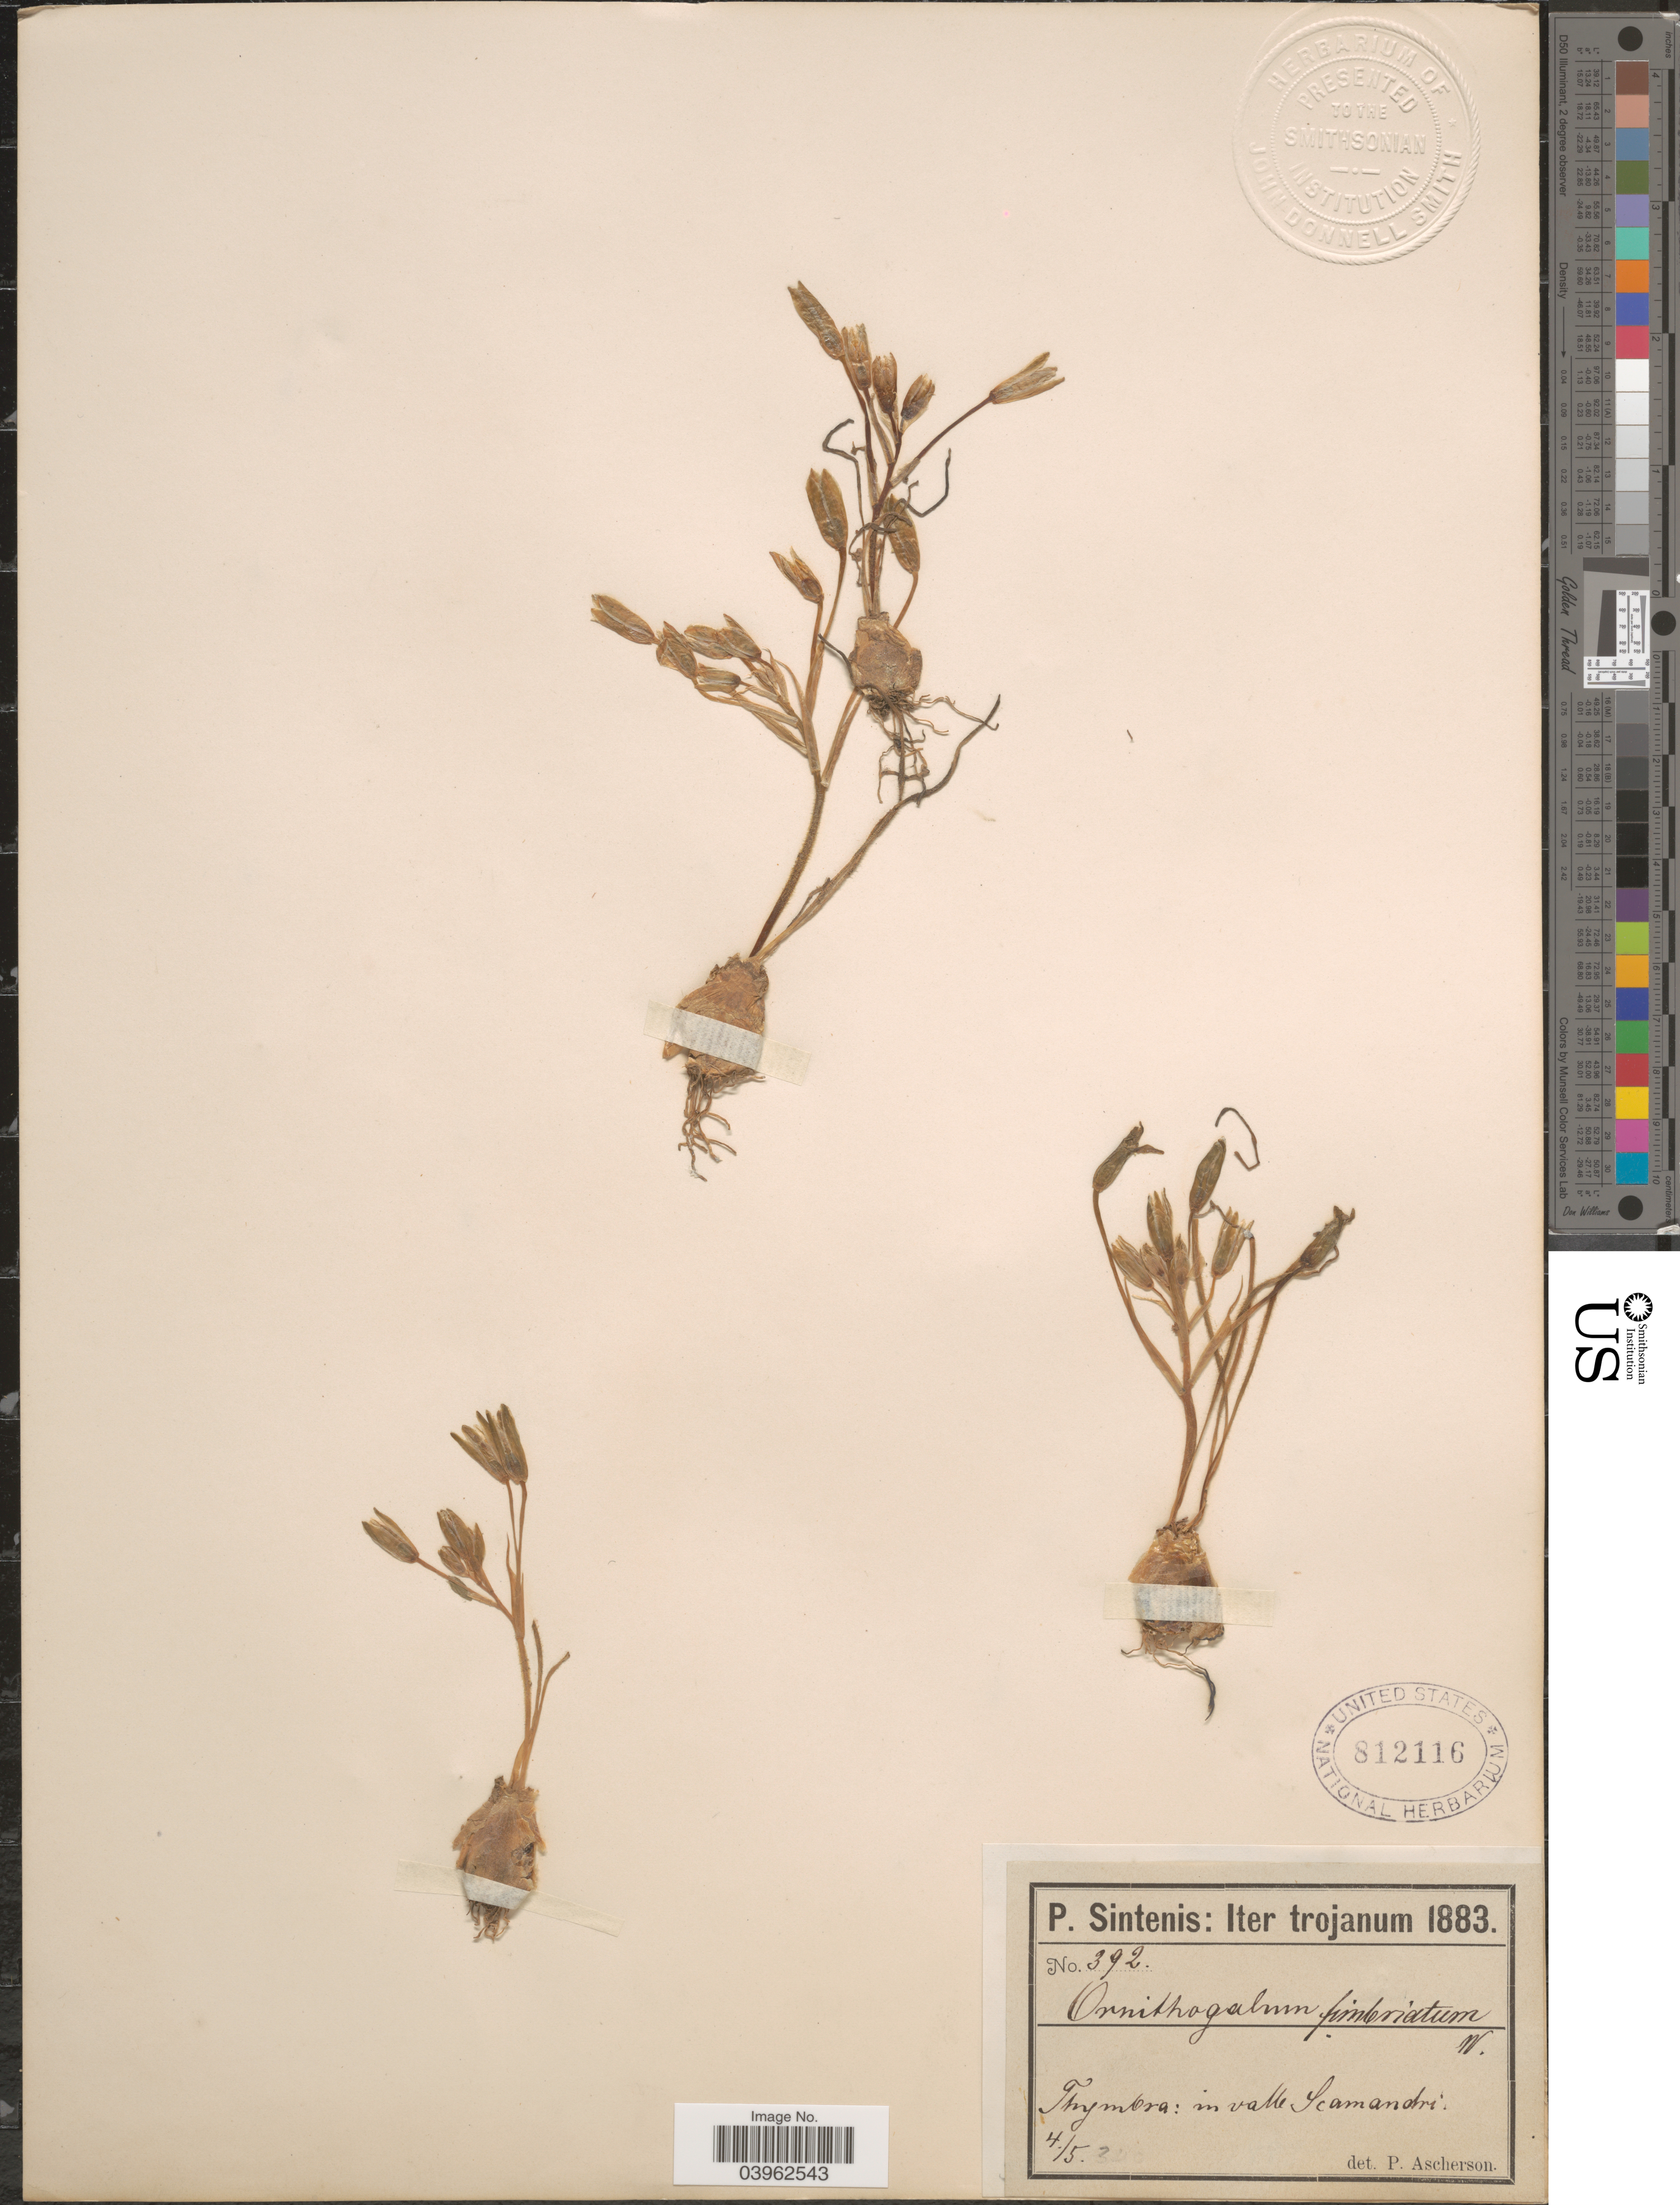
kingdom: Plantae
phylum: Tracheophyta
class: Liliopsida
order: Asparagales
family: Asparagaceae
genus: Ornithogalum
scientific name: Ornithogalum fimbriatum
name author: Willd.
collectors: P. Sintenis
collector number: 392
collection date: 1883-05-04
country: Turkey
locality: Iter trojanum. Thymbra: in valle Scamandri.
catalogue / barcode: US 812116